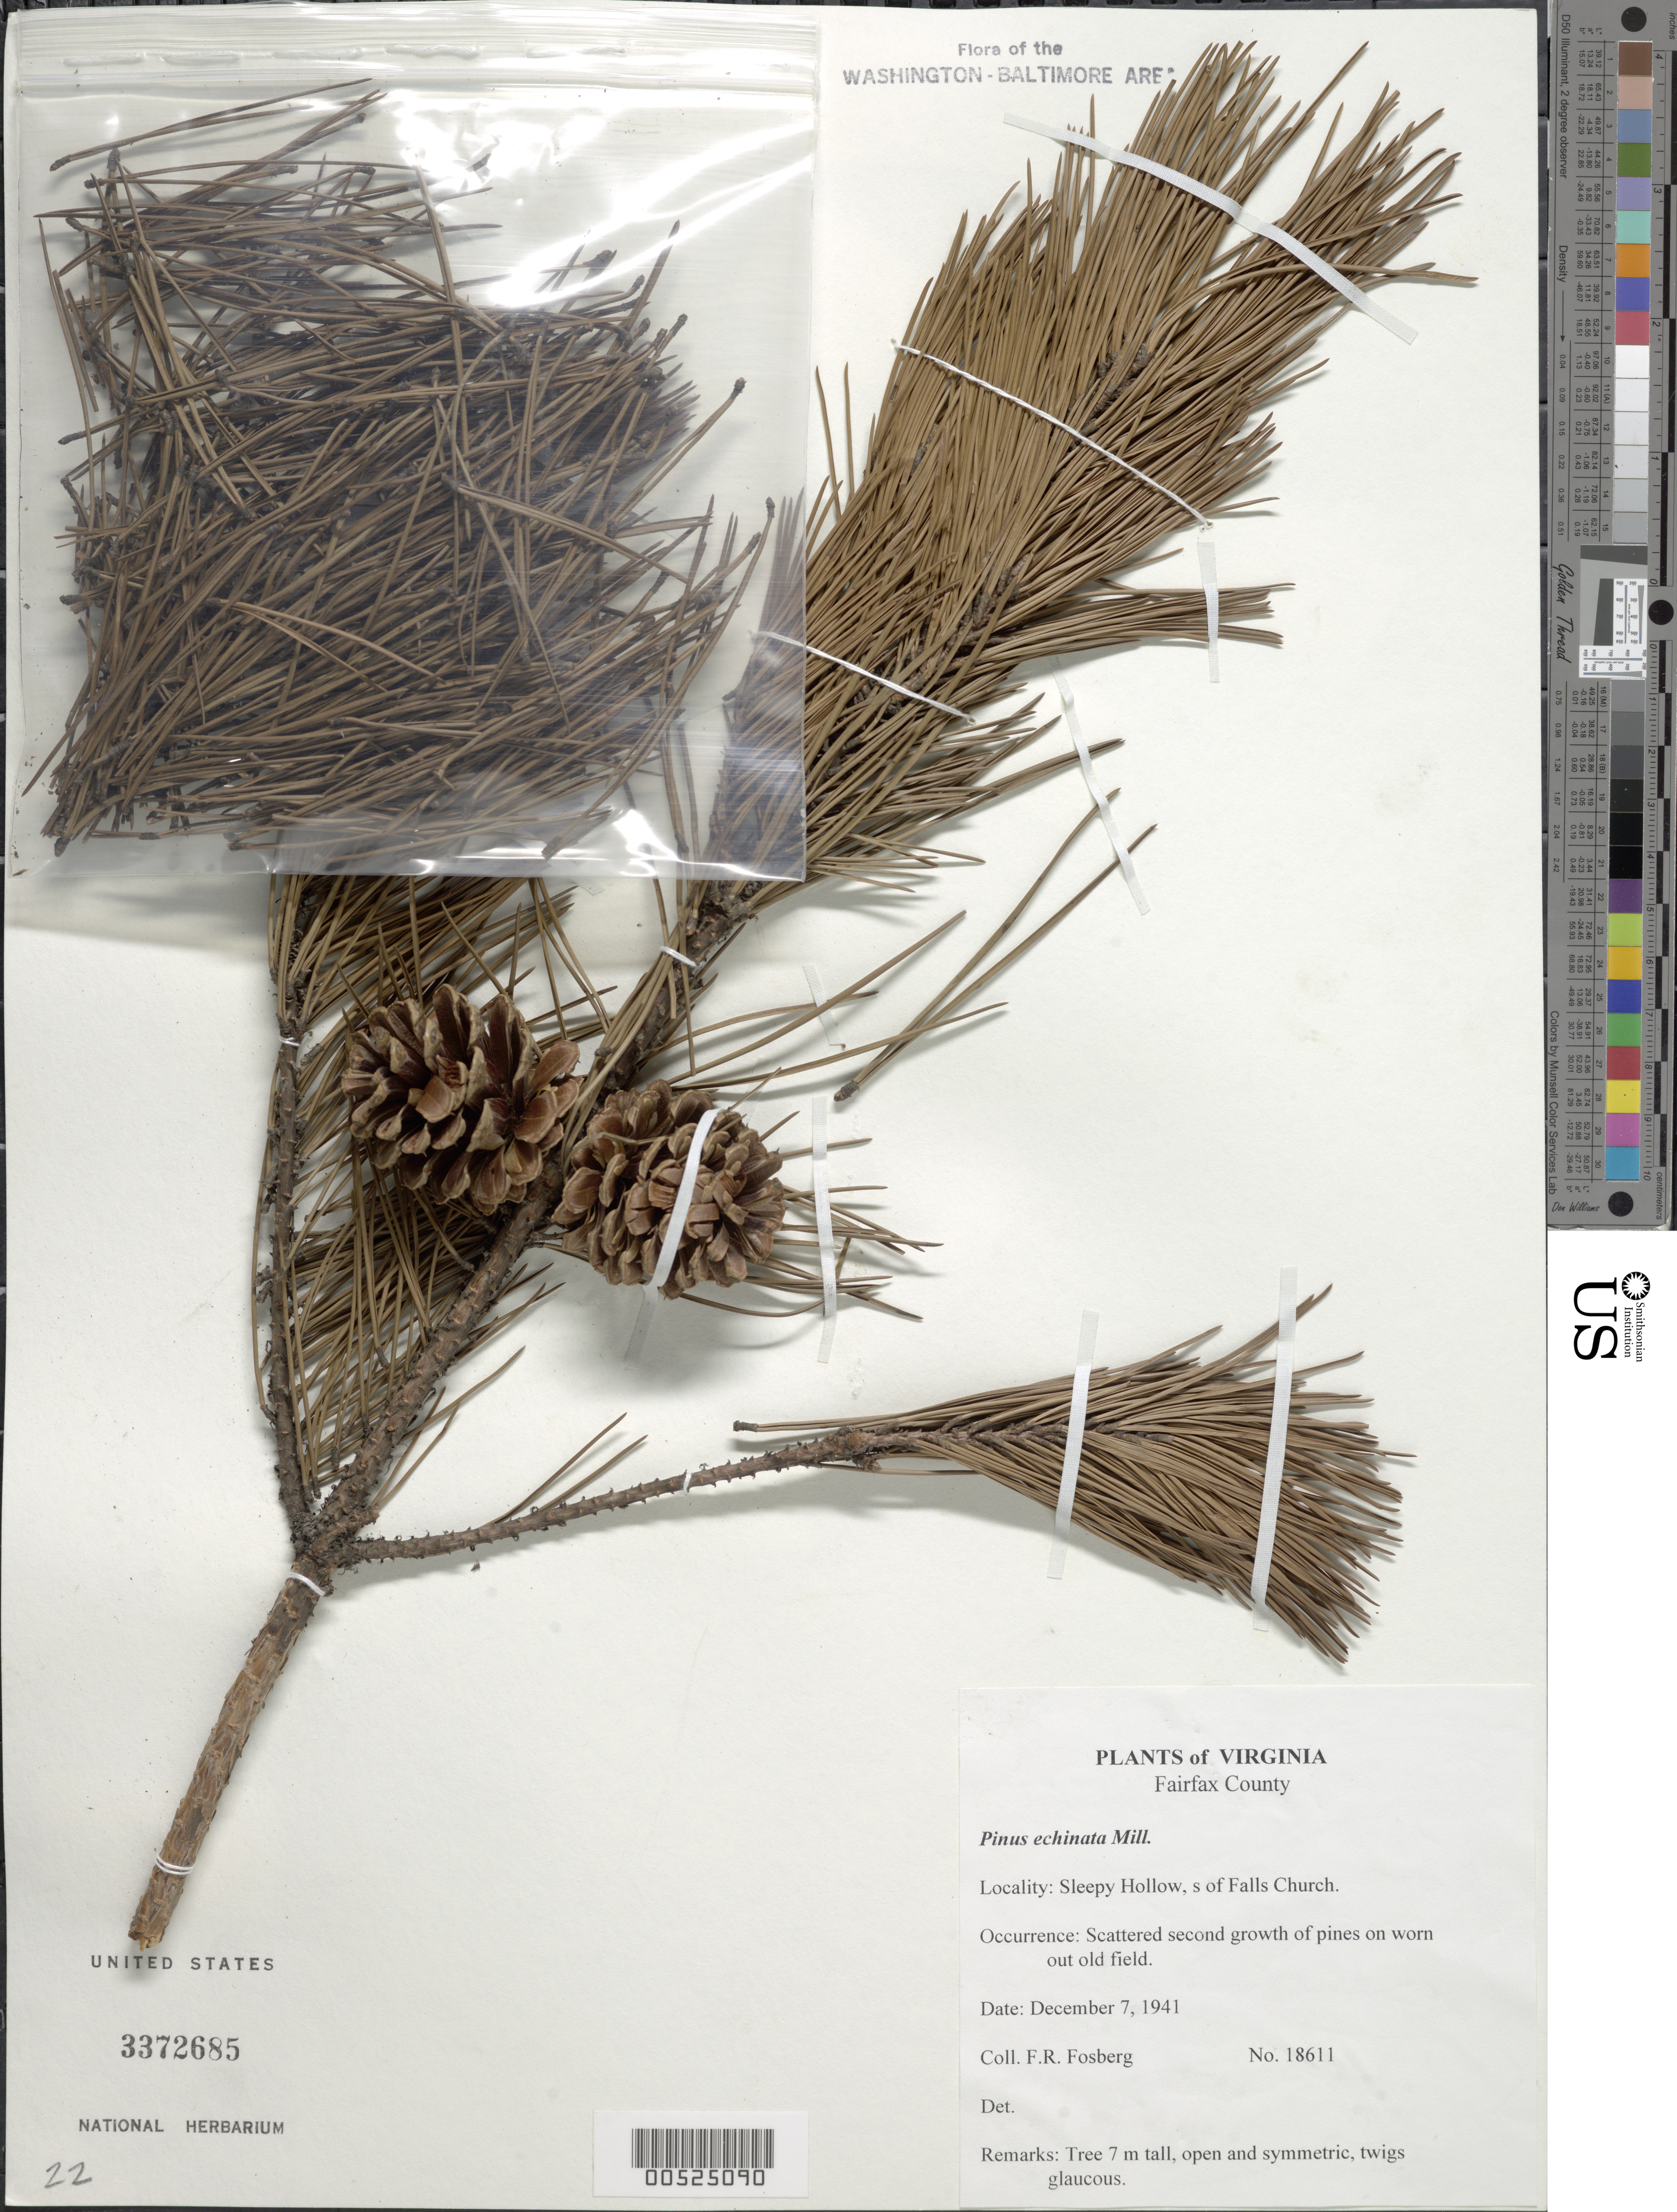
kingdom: Plantae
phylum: Tracheophyta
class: Pinopsida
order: Pinales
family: Pinaceae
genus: Pinus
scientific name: Pinus echinata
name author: Mill.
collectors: F. R. Fosberg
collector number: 18611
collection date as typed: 07 Dec 1941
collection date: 1941-12-07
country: United States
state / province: Virginia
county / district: Fairfax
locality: Sleepy Hollow, S of Falls Church.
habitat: Scattered second growth of pines on worn out old field.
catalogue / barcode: US 3372685